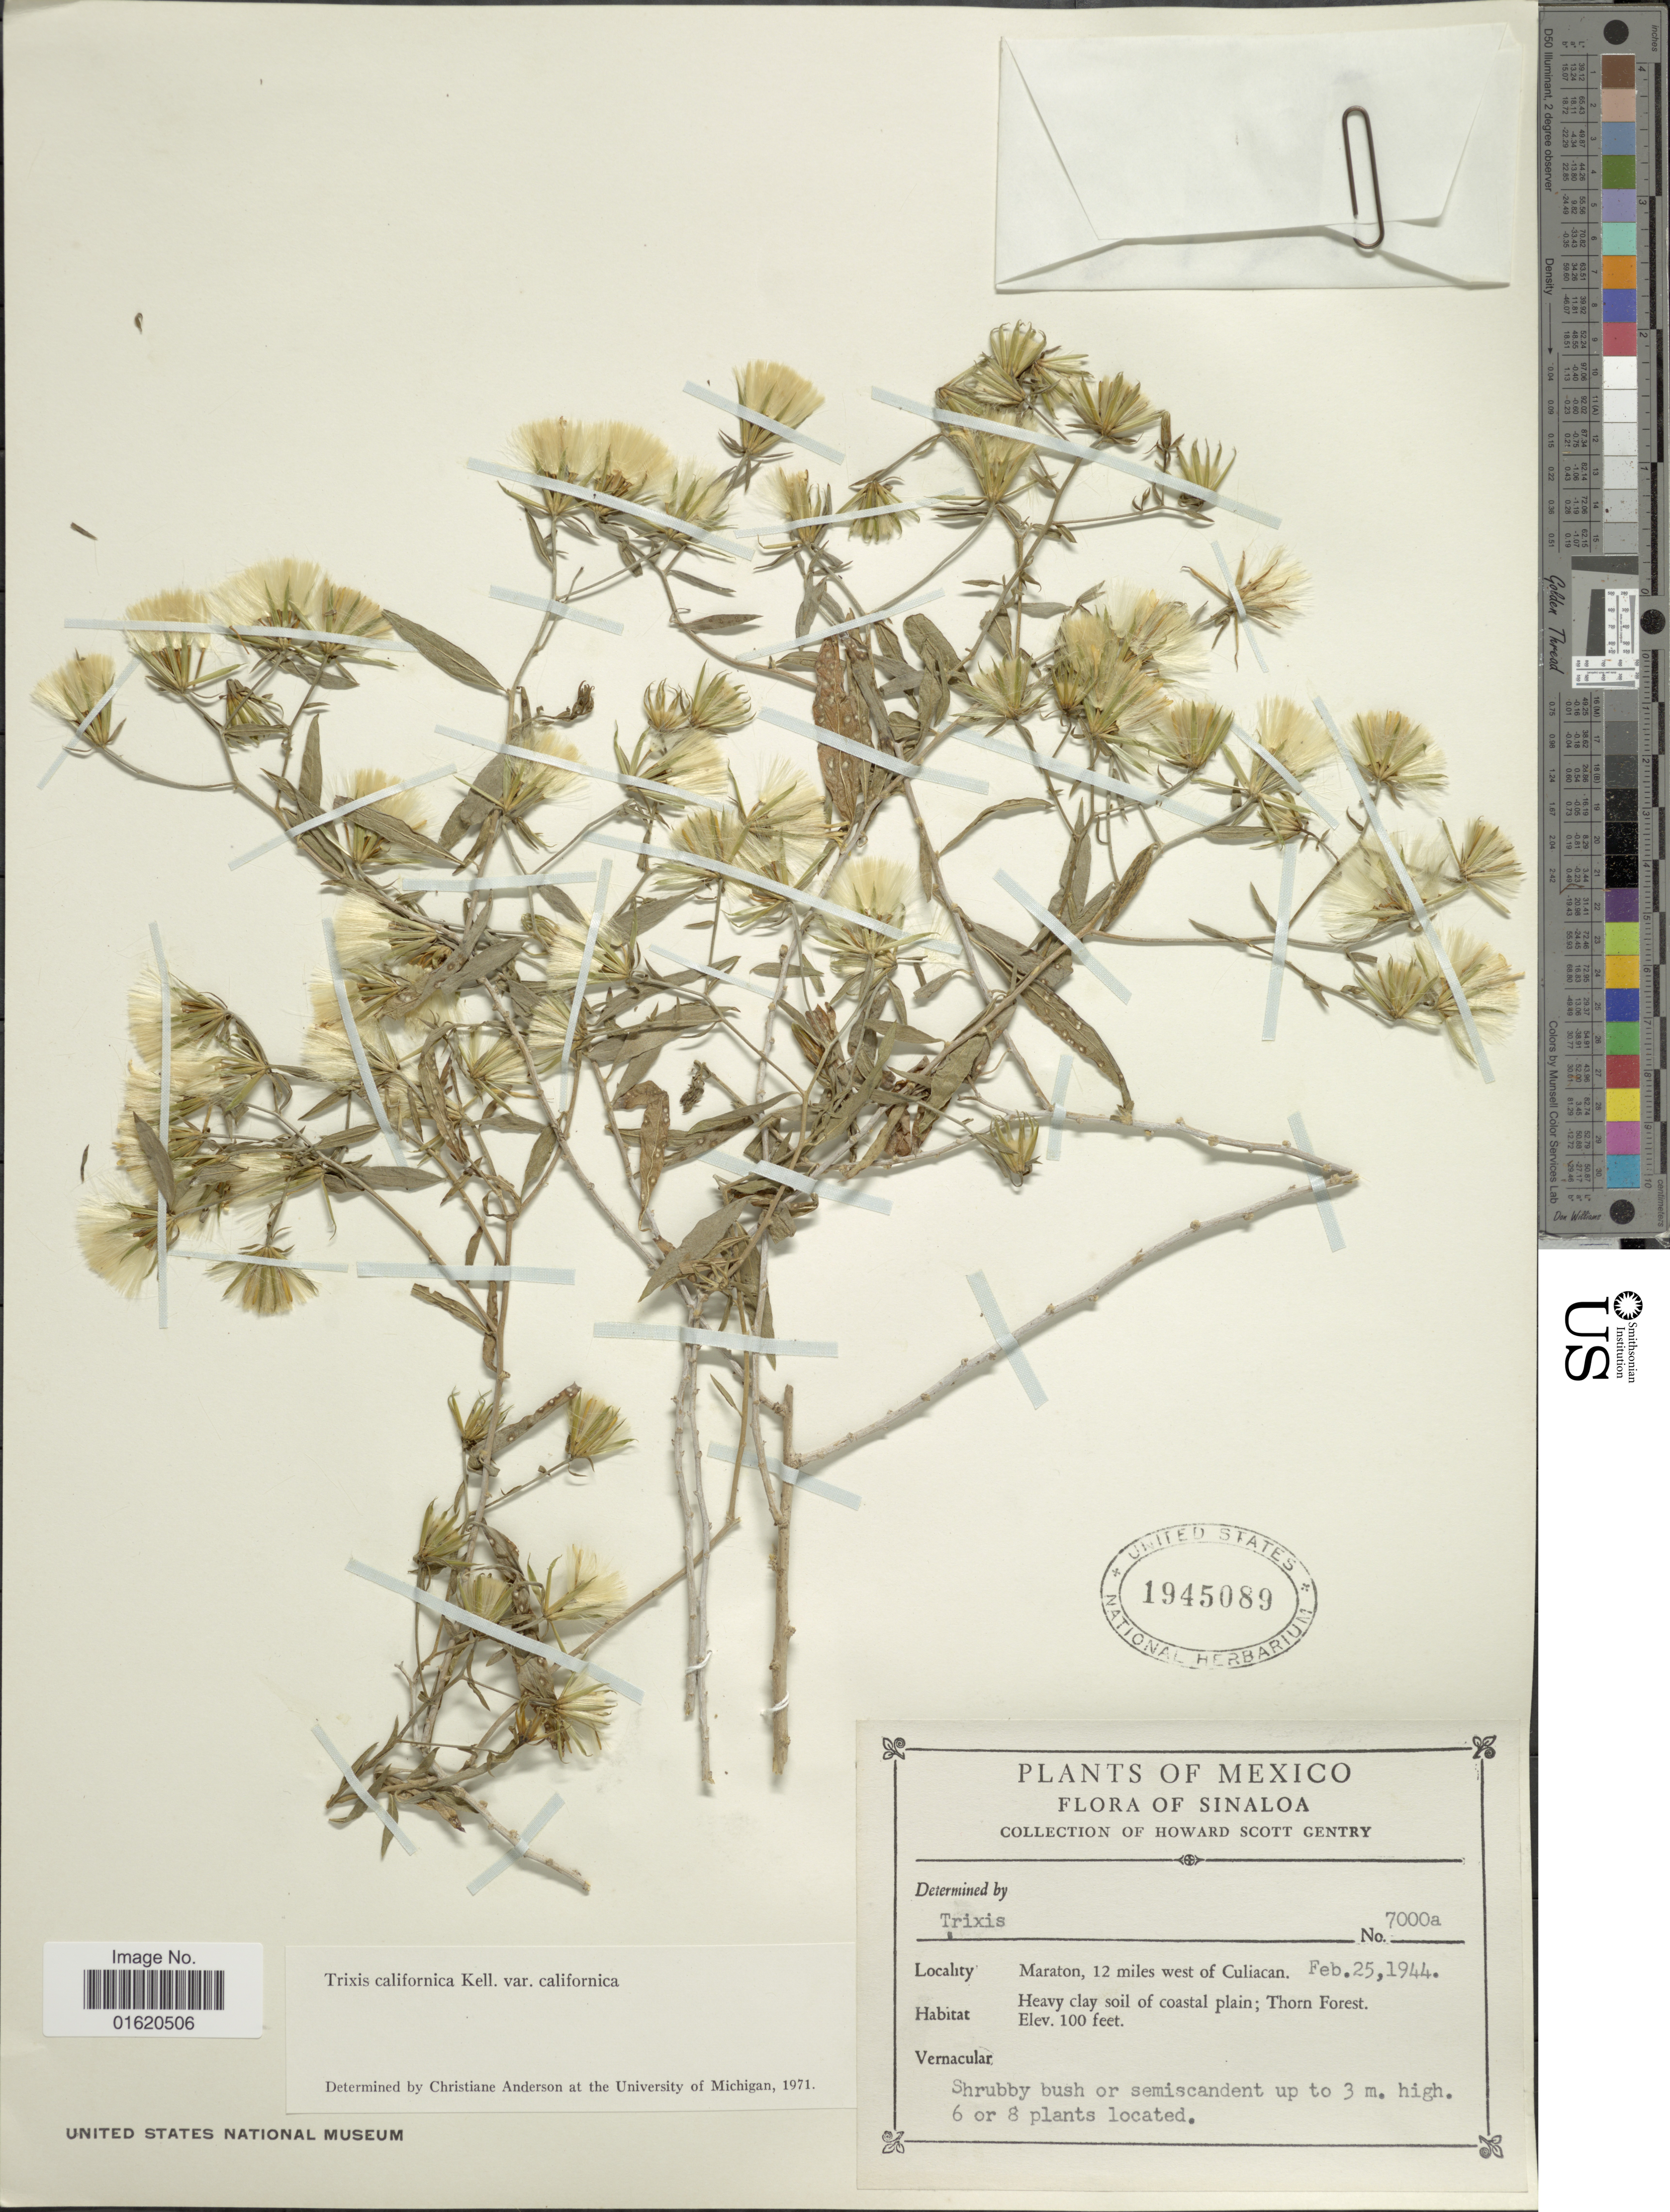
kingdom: Plantae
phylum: Tracheophyta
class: Magnoliopsida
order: Asterales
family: Asteraceae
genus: Trixis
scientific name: Trixis californica var. californica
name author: Kellogg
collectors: H. S. Gentry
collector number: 7000a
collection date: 1944-02-25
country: Mexico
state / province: Sinaloa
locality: Maraton, 12 miles west of Culiacan, heavy clay soil of coastal plain; Thorn forest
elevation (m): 30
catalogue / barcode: US 1945089